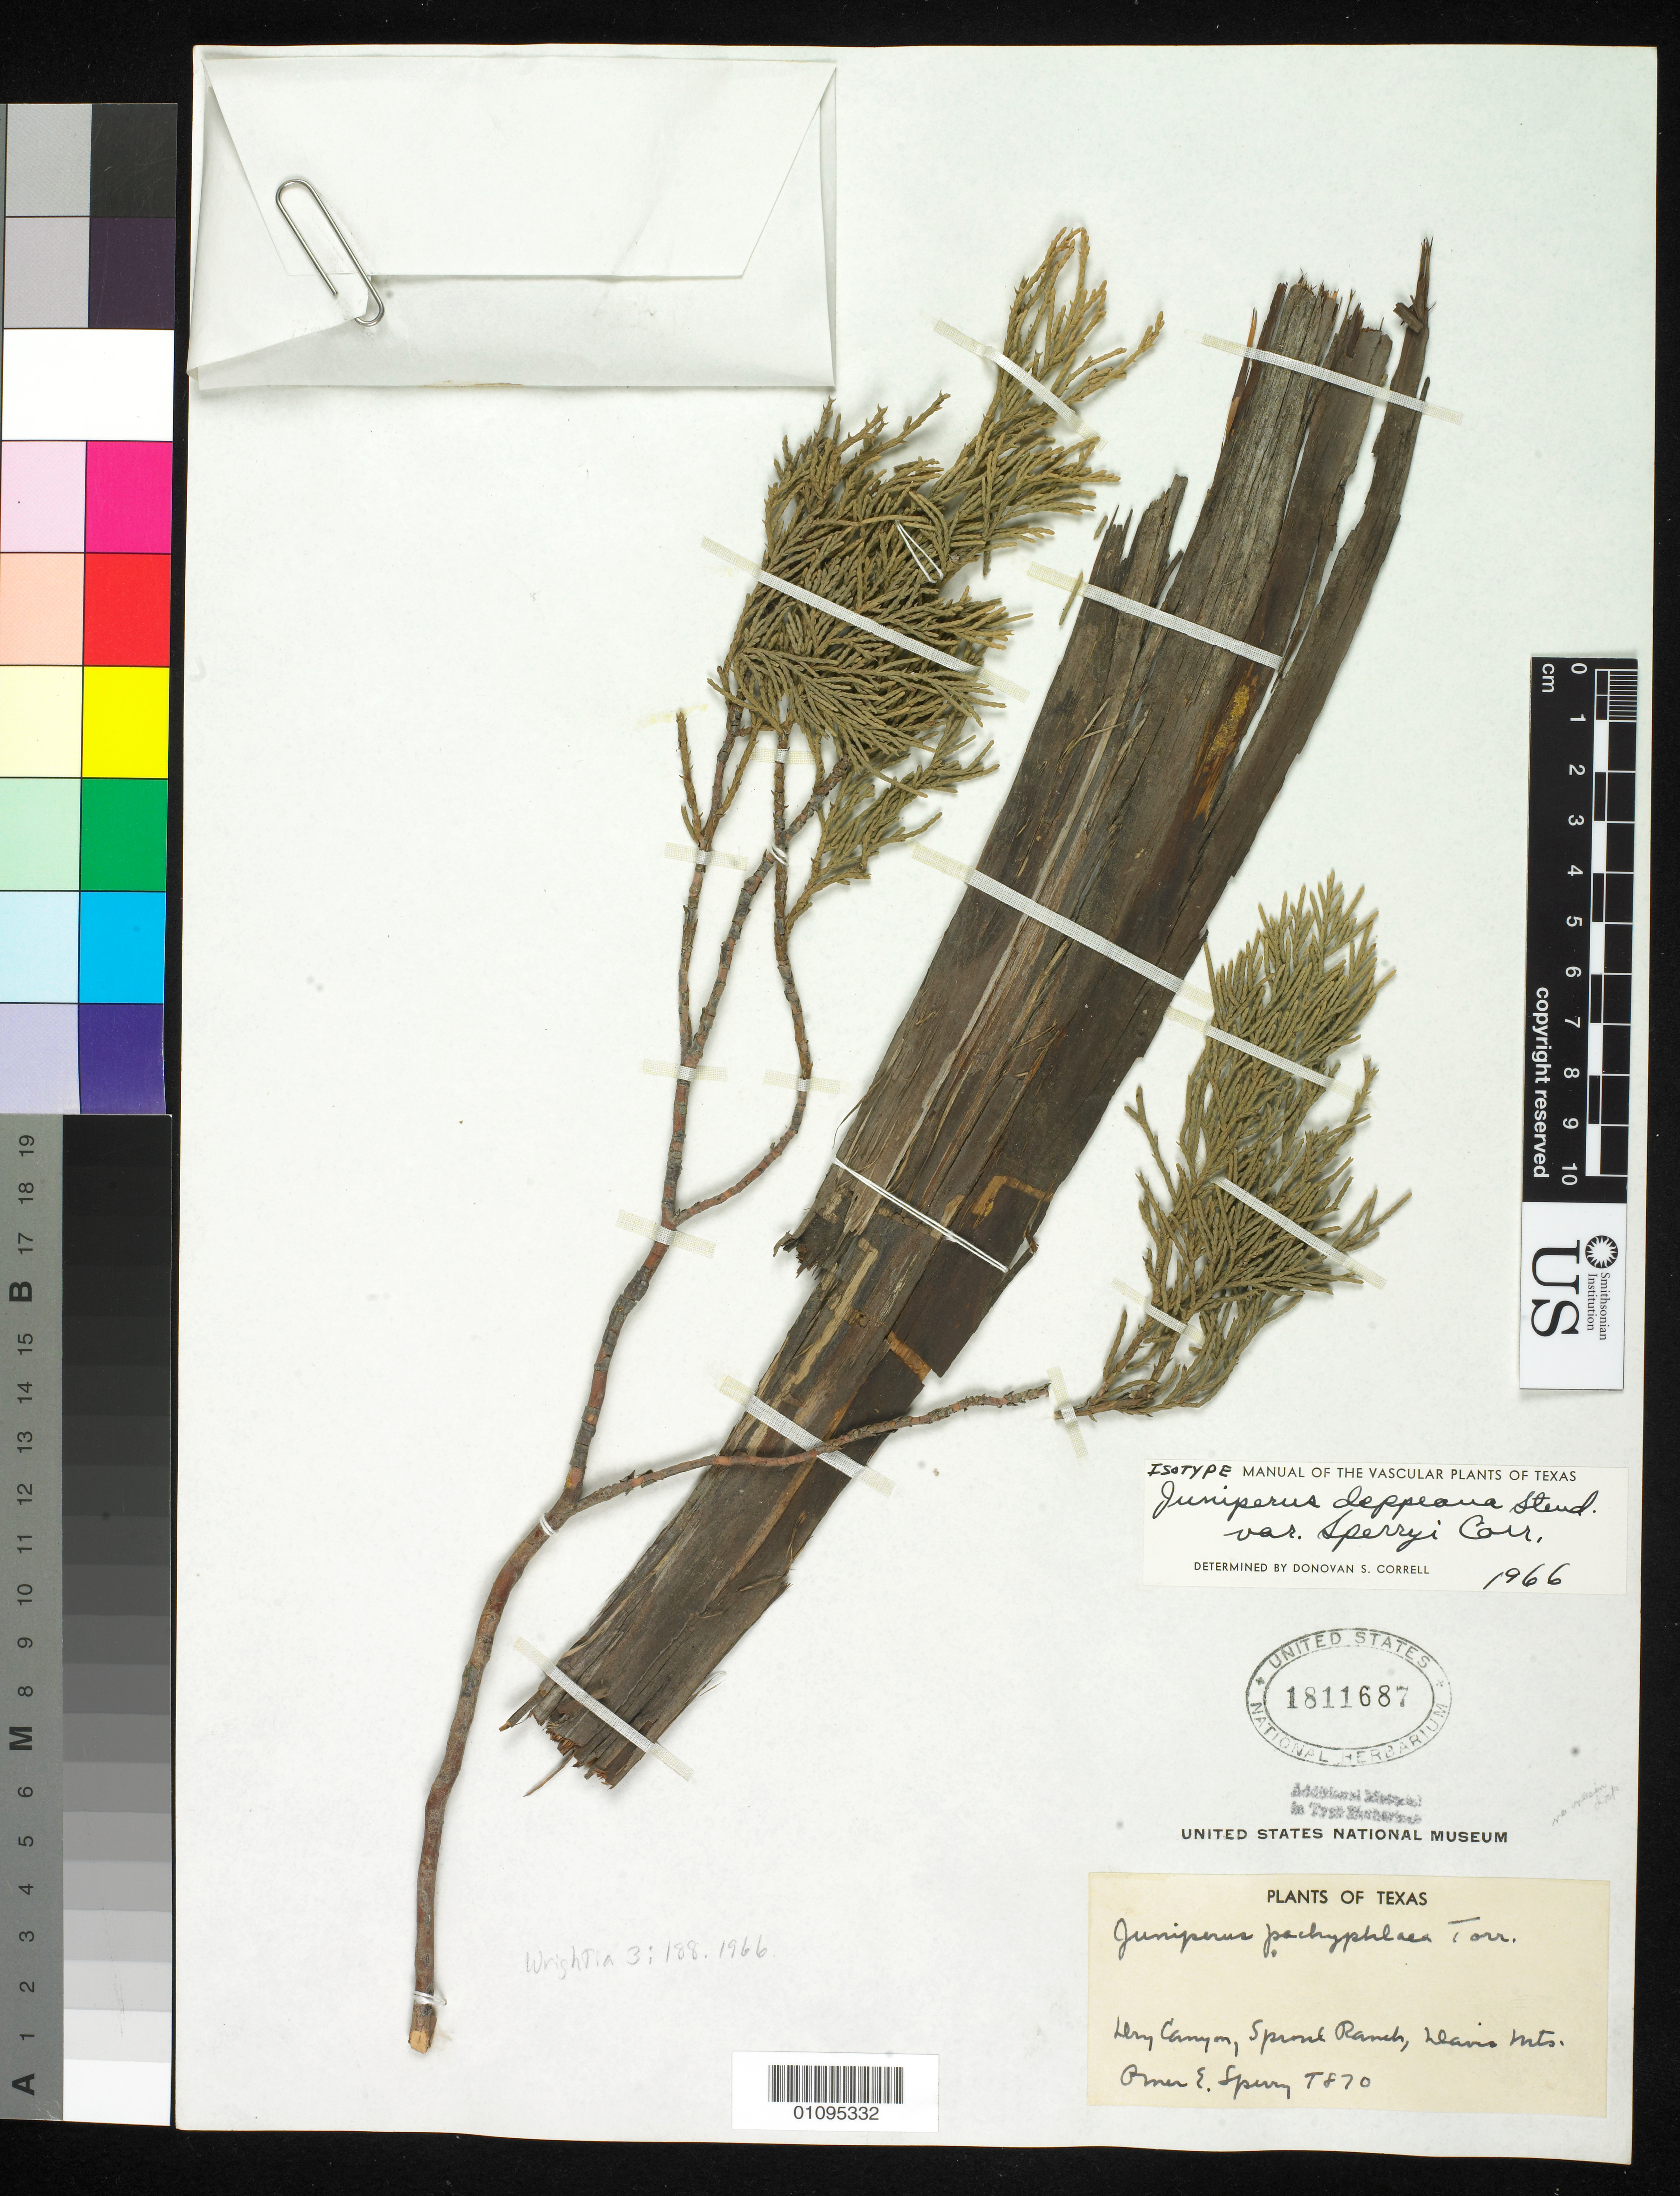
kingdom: Plantae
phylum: Tracheophyta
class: Pinopsida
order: Pinales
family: Cupressaceae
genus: Juniperus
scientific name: Juniperus deppeana var. sperryi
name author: Correll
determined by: Correll, D. S.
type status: Isotype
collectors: O. E. Sperry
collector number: T 870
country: United States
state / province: Texas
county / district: Jeff Davis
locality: Davis Mts., Sproul Ranch, dry canyon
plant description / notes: Collections Events data from BC 00012097.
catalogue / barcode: US 1811687